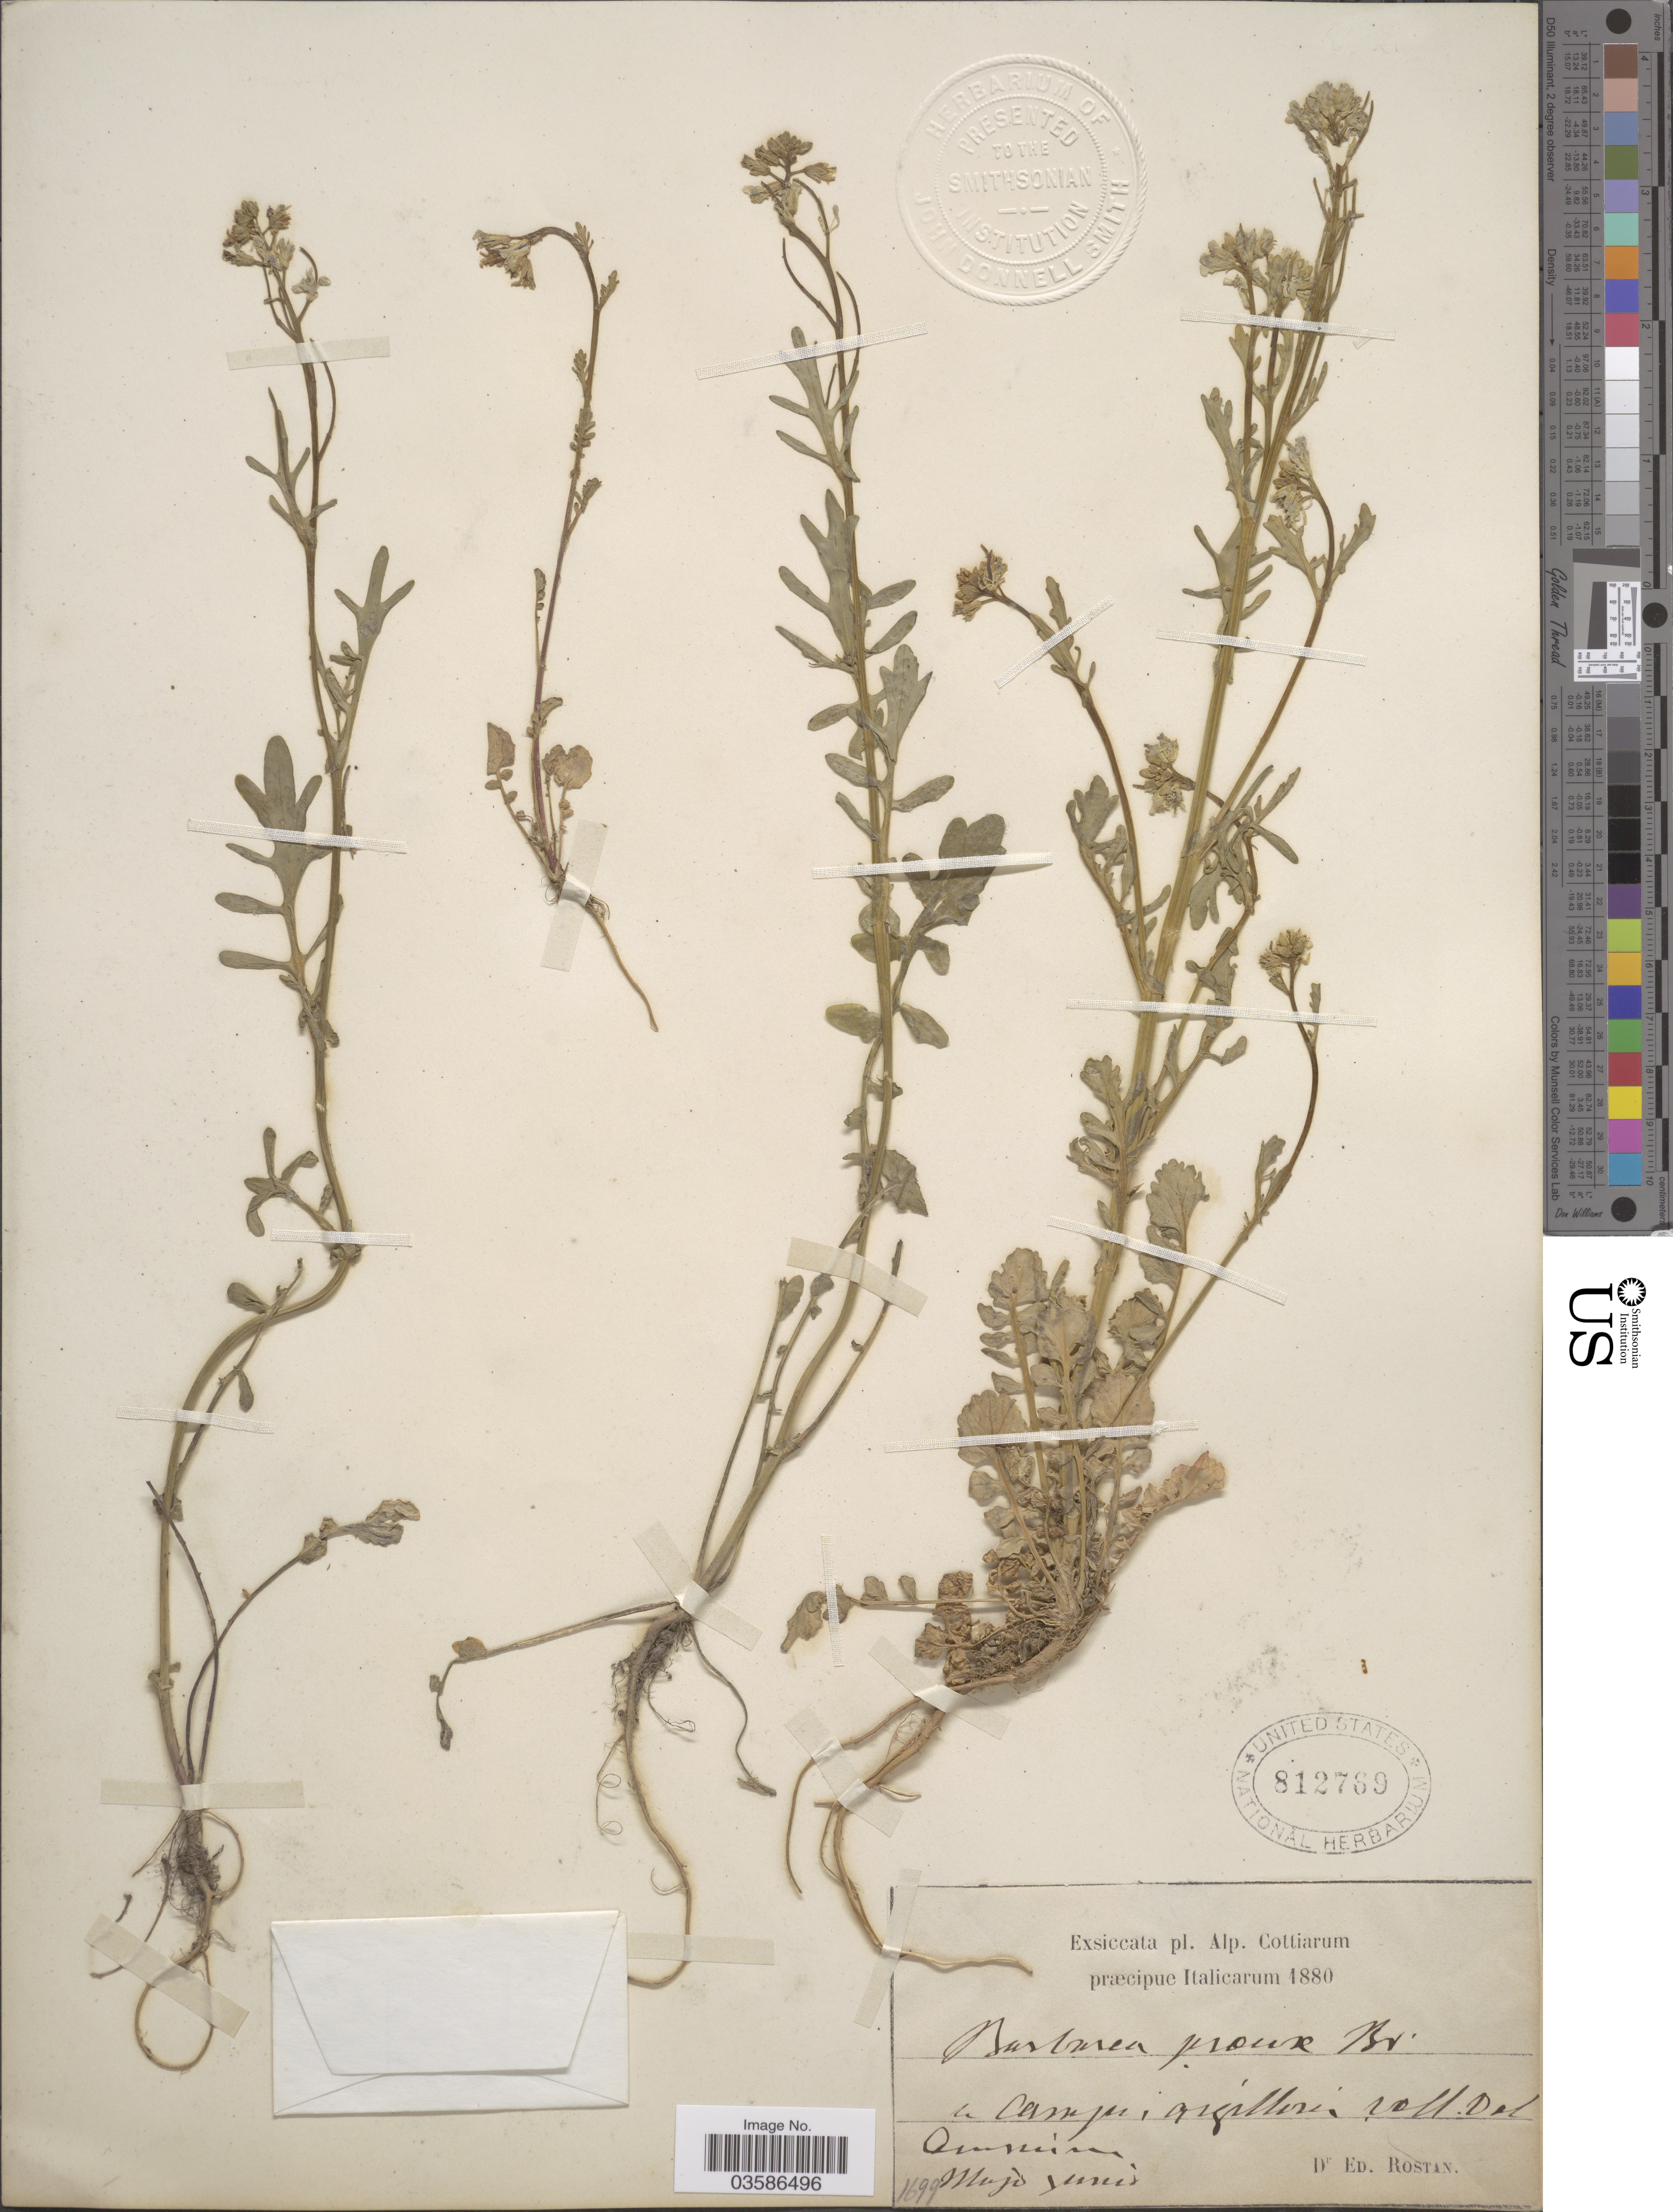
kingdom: Plantae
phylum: Tracheophyta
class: Magnoliopsida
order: Brassicales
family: Brassicaceae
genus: Barbarea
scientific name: Barbarea praecox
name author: (Sm.) W.T. Aiton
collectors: E. Rostan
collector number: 1699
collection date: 1880-05/1880-06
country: Italy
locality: Pl. Alp. Cottiarum præcipue Italicarum. A Camps i argillori [interpreted], vall Del Ampium [interpreted].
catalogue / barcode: US 812769